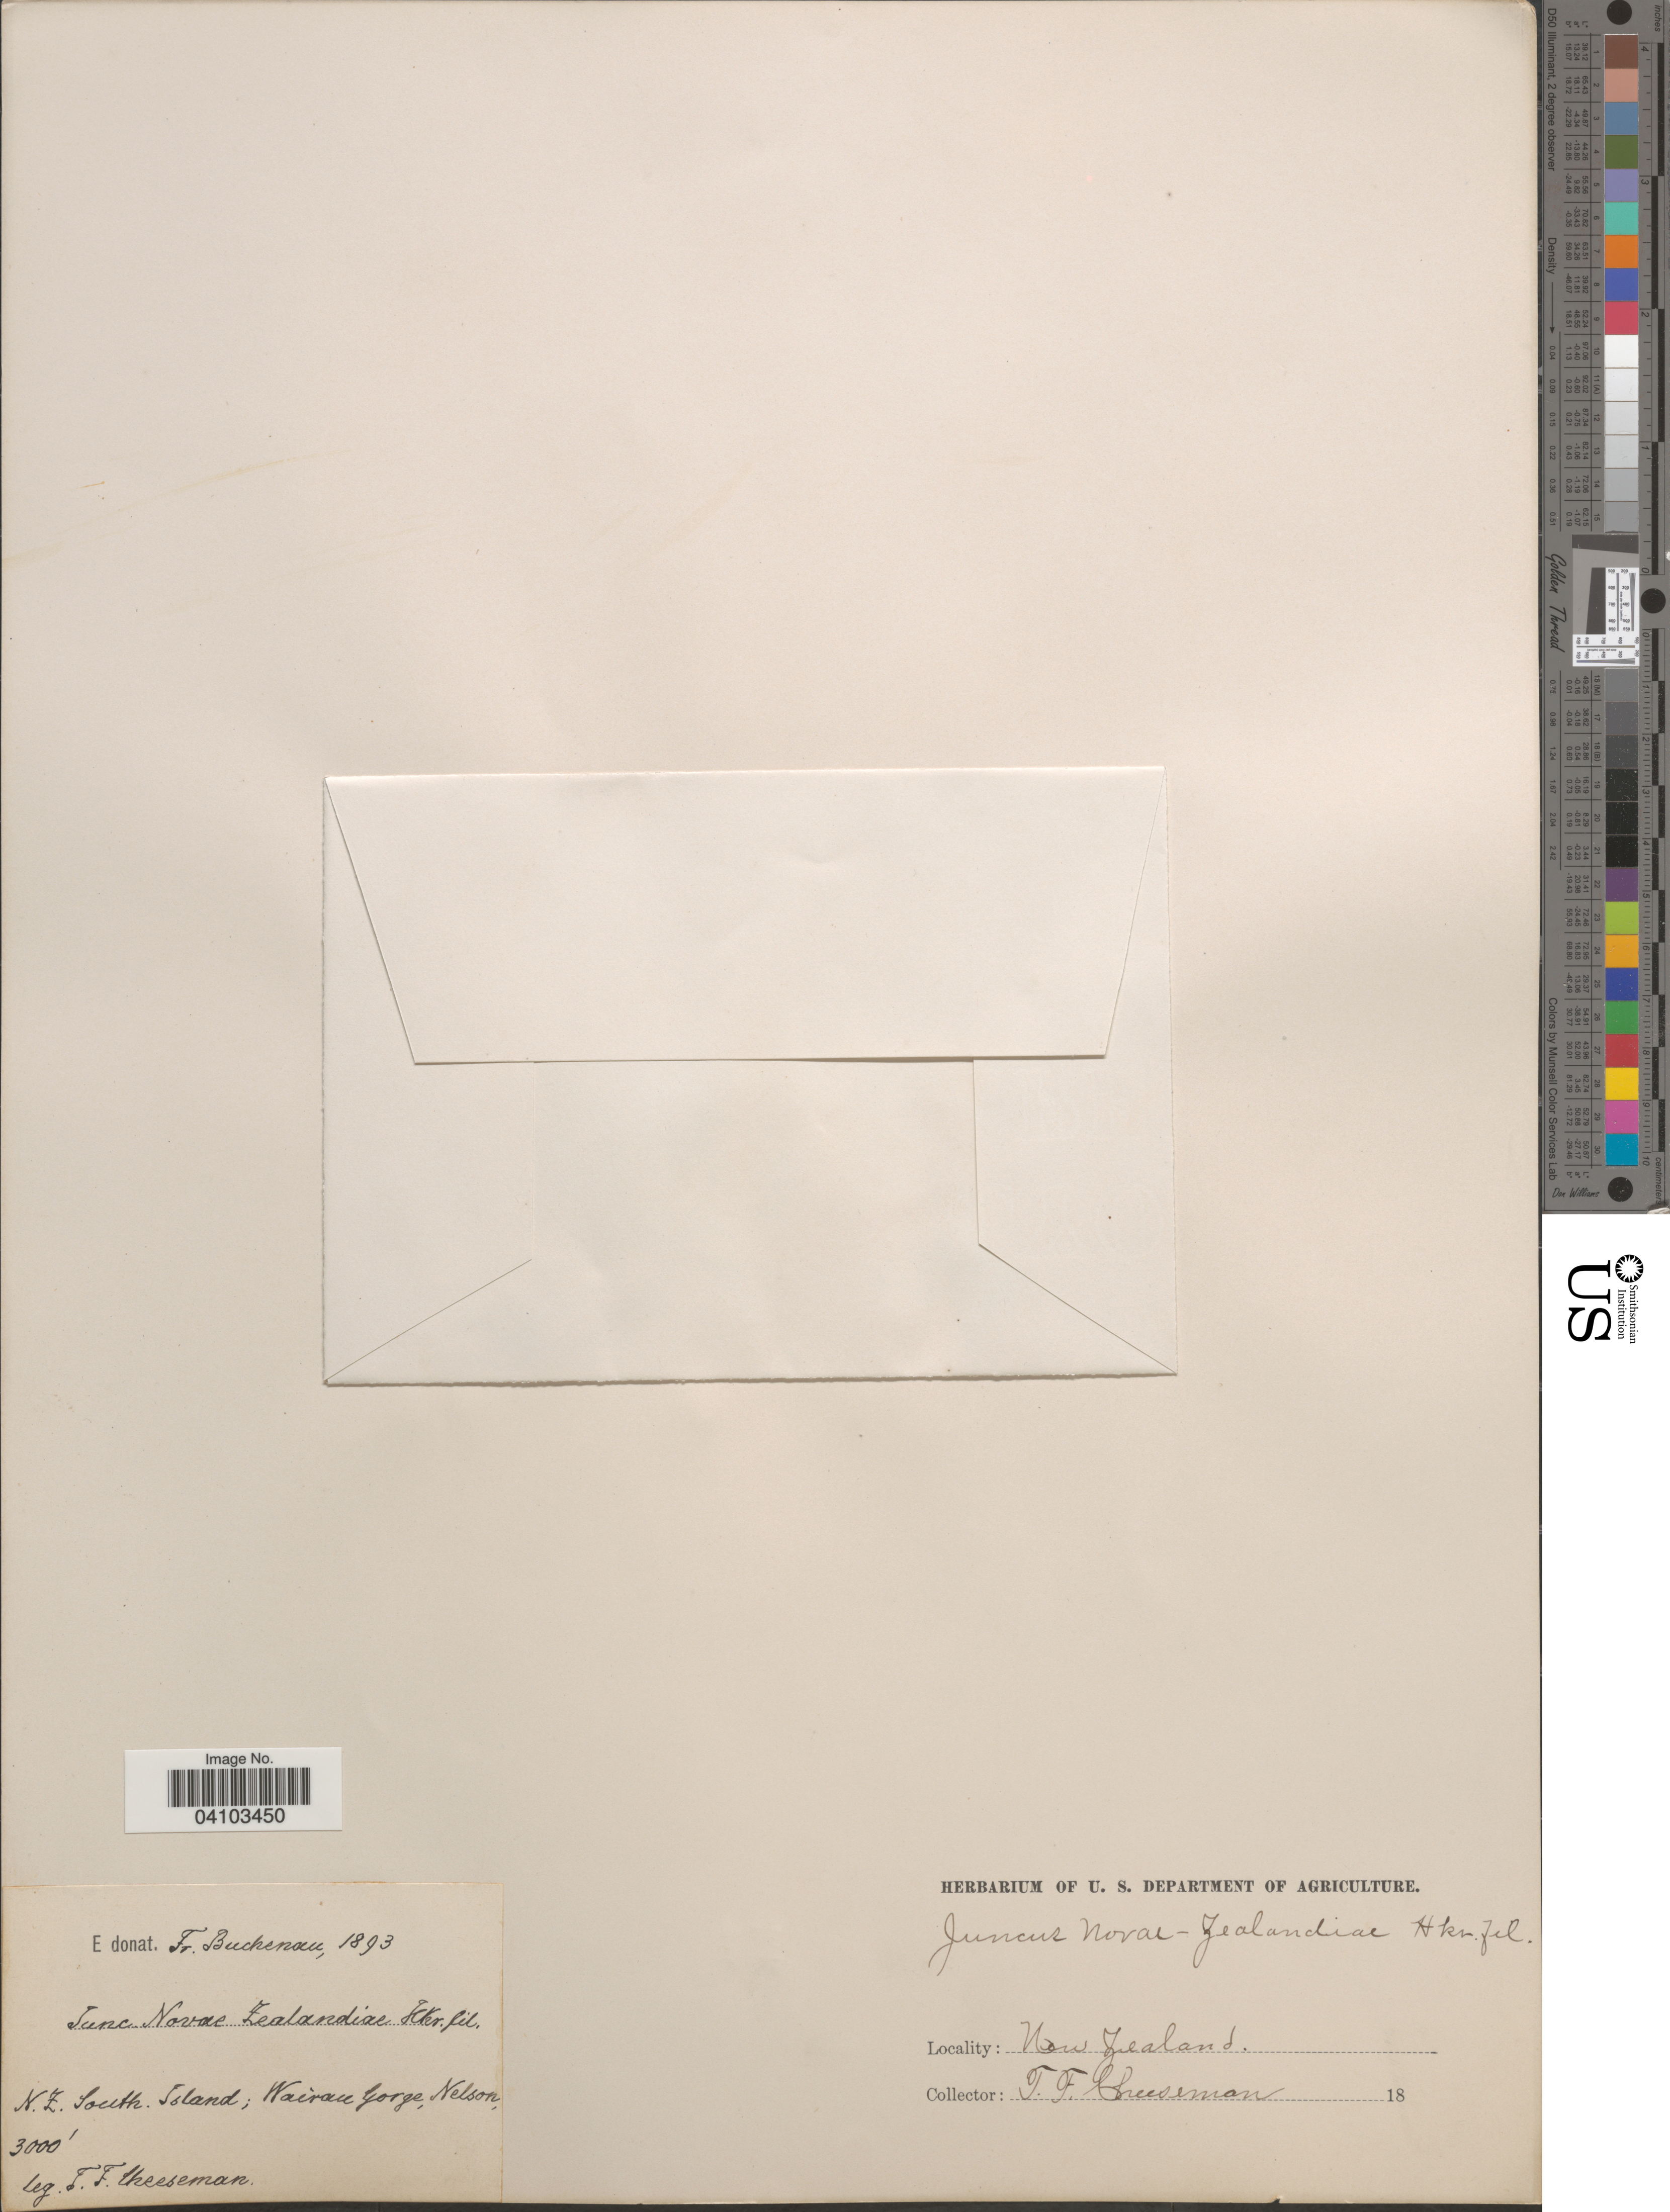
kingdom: Plantae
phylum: Tracheophyta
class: Liliopsida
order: Poales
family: Juncaceae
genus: Juncus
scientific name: Juncus novae-zelandiae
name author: Hook. f.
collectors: T. F. Cheeseman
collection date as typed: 18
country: New Zealand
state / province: Nelson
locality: South-Island; Wairau Gorge.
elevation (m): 914